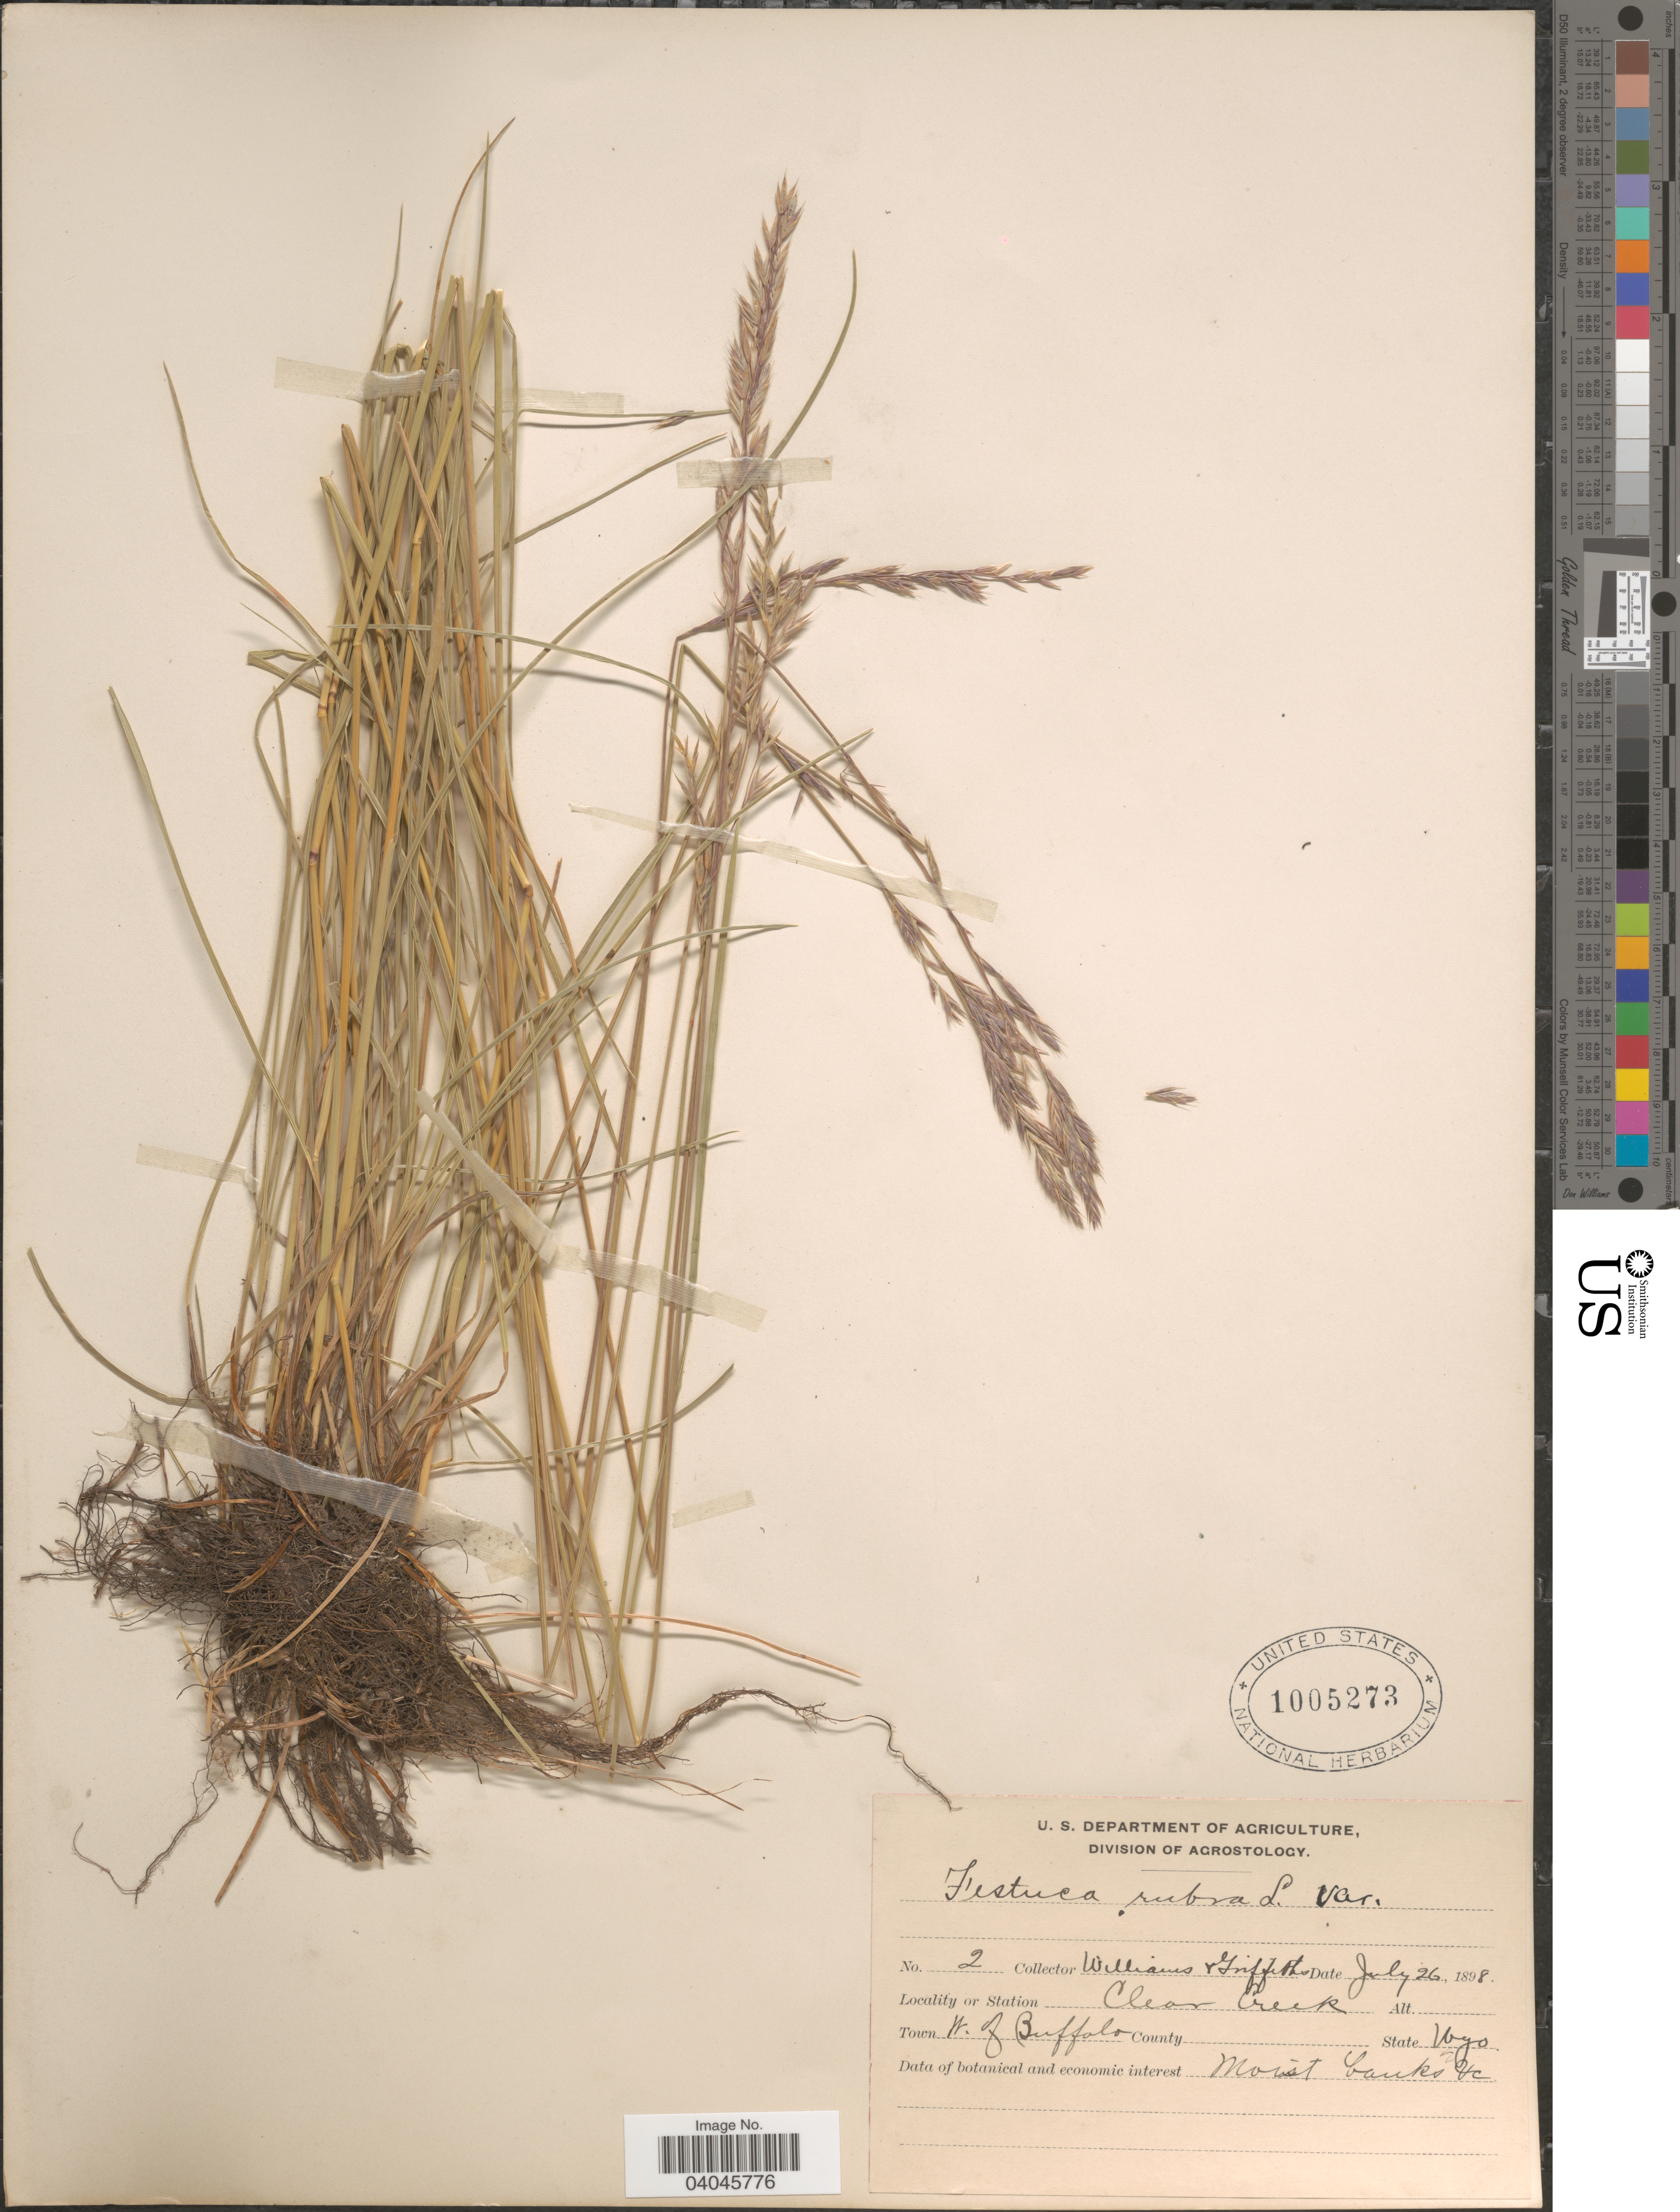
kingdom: Plantae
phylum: Tracheophyta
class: Liliopsida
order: Poales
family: Poaceae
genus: Festuca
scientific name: Festuca rubra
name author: L.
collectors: -- Williams & -- Griffiths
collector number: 2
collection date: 1898-07-26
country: United States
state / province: Wyoming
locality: Clear Creek. Town W. of Buffalo.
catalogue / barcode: US 1005273